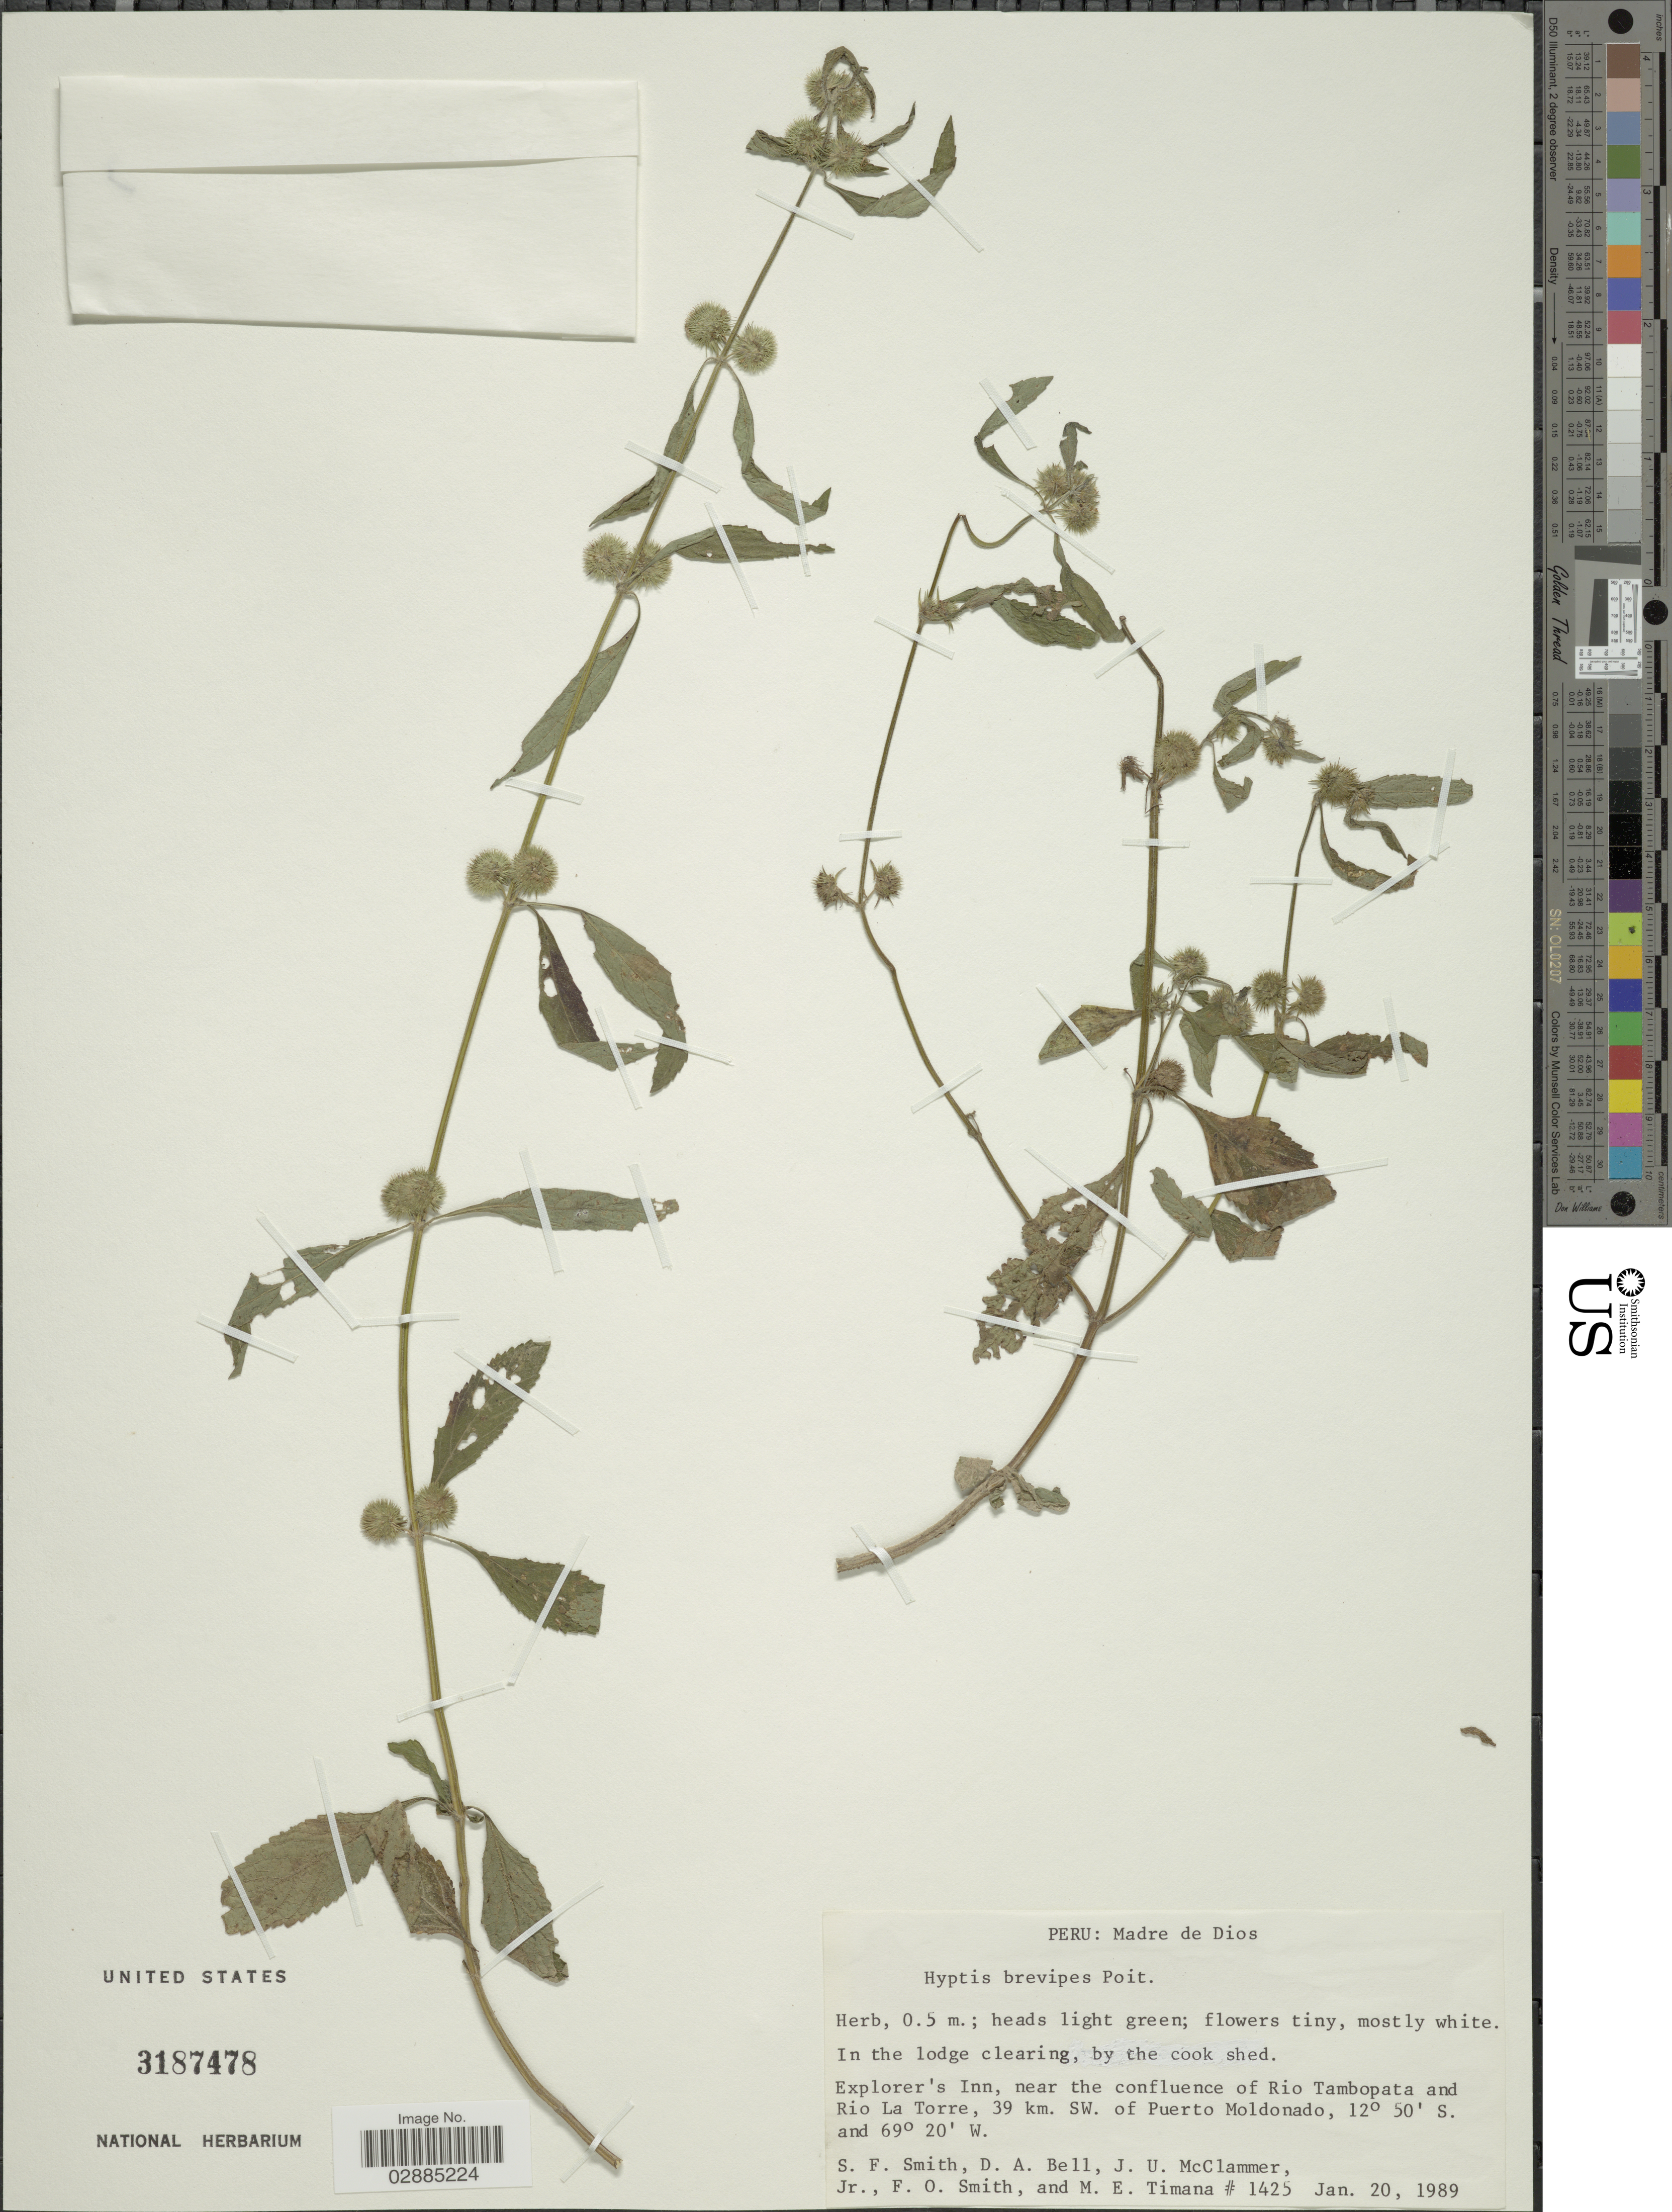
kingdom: Plantae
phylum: Tracheophyta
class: Magnoliopsida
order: Lamiales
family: Lamiaceae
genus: Hyptis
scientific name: Hyptis brevipes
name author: Poit.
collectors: S.F. Smith, D. A. Bell, J. McClammer Jr. & F. Smith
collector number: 1425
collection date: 1989-01-20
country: Peru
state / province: Madre de Dios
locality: Explorer's Inn, near the confluence of Rio Tambopata and Rio La Torre, 39 km. SW. of Puerto Moldonado.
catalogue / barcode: US 3187478